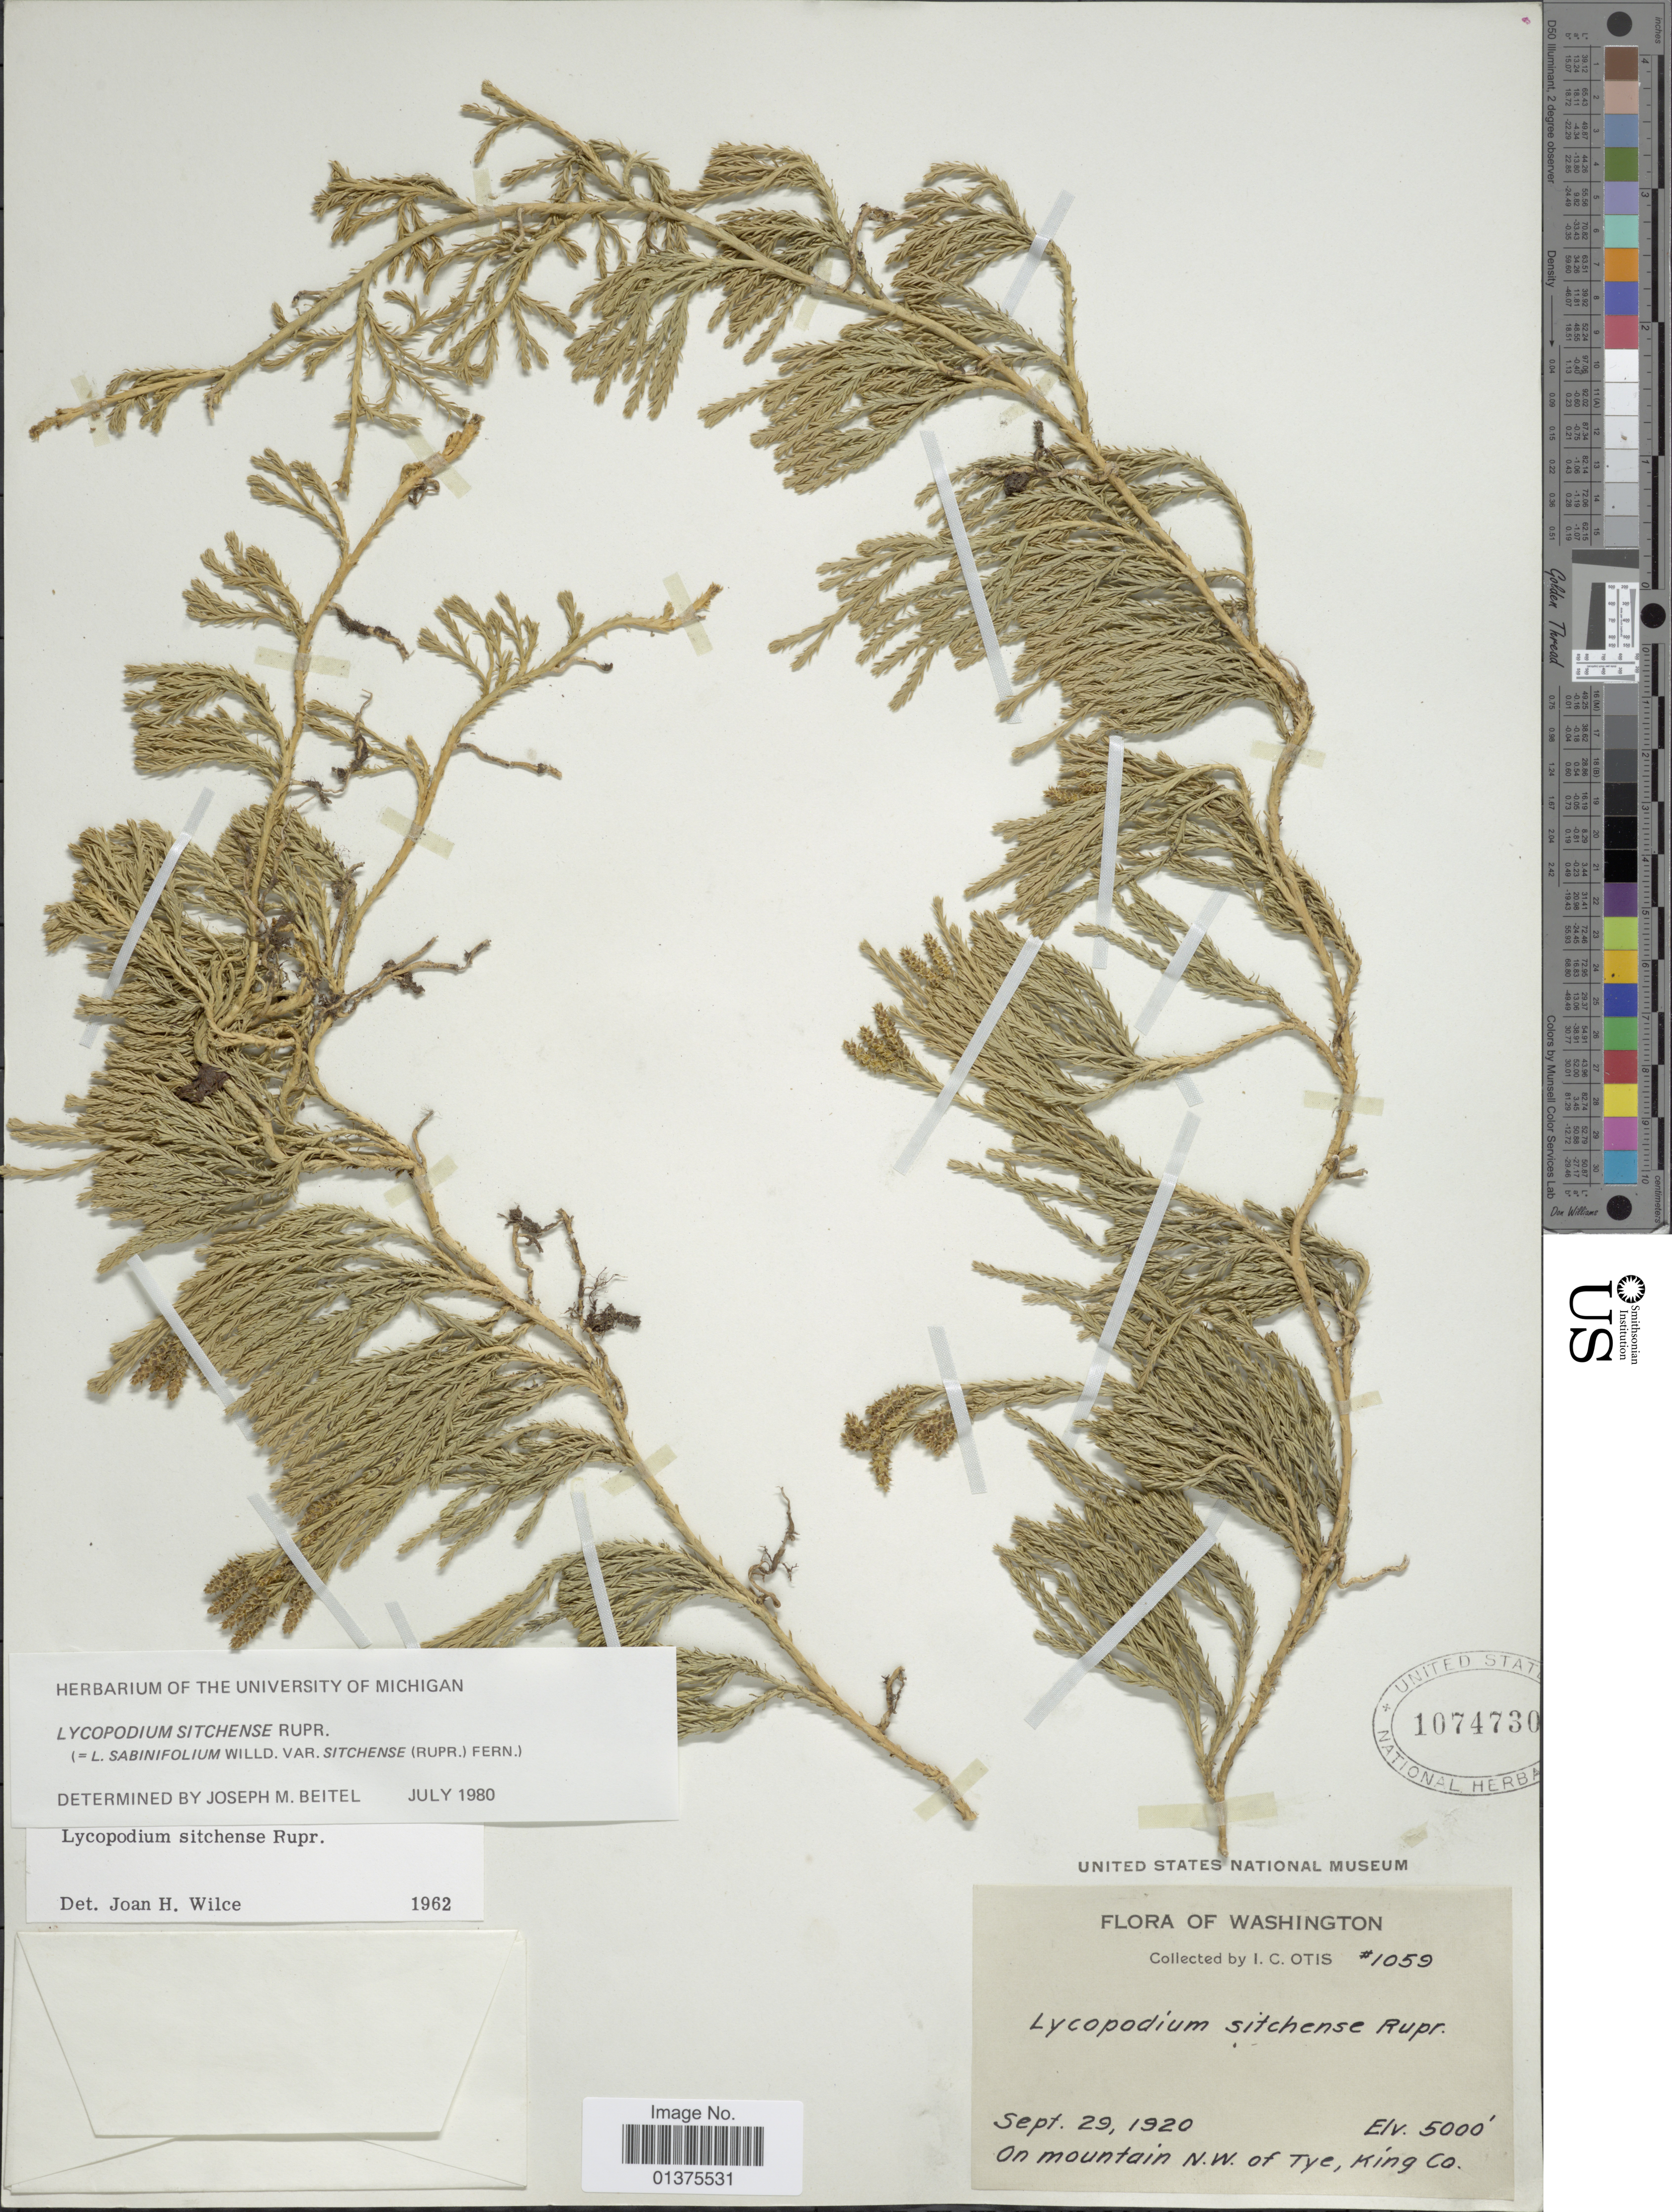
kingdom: Plantae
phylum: Tracheophyta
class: Lycopodiopsida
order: Lycopodiales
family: Lycopodiaceae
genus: Diphasiastrum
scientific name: Diphasiastrum sitchense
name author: (Rupr.) Holub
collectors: I. C. Otis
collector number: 1059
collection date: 1920-09-29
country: United States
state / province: Washington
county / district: King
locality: On mountain N.W. of Tye, King Co.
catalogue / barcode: US 1074730